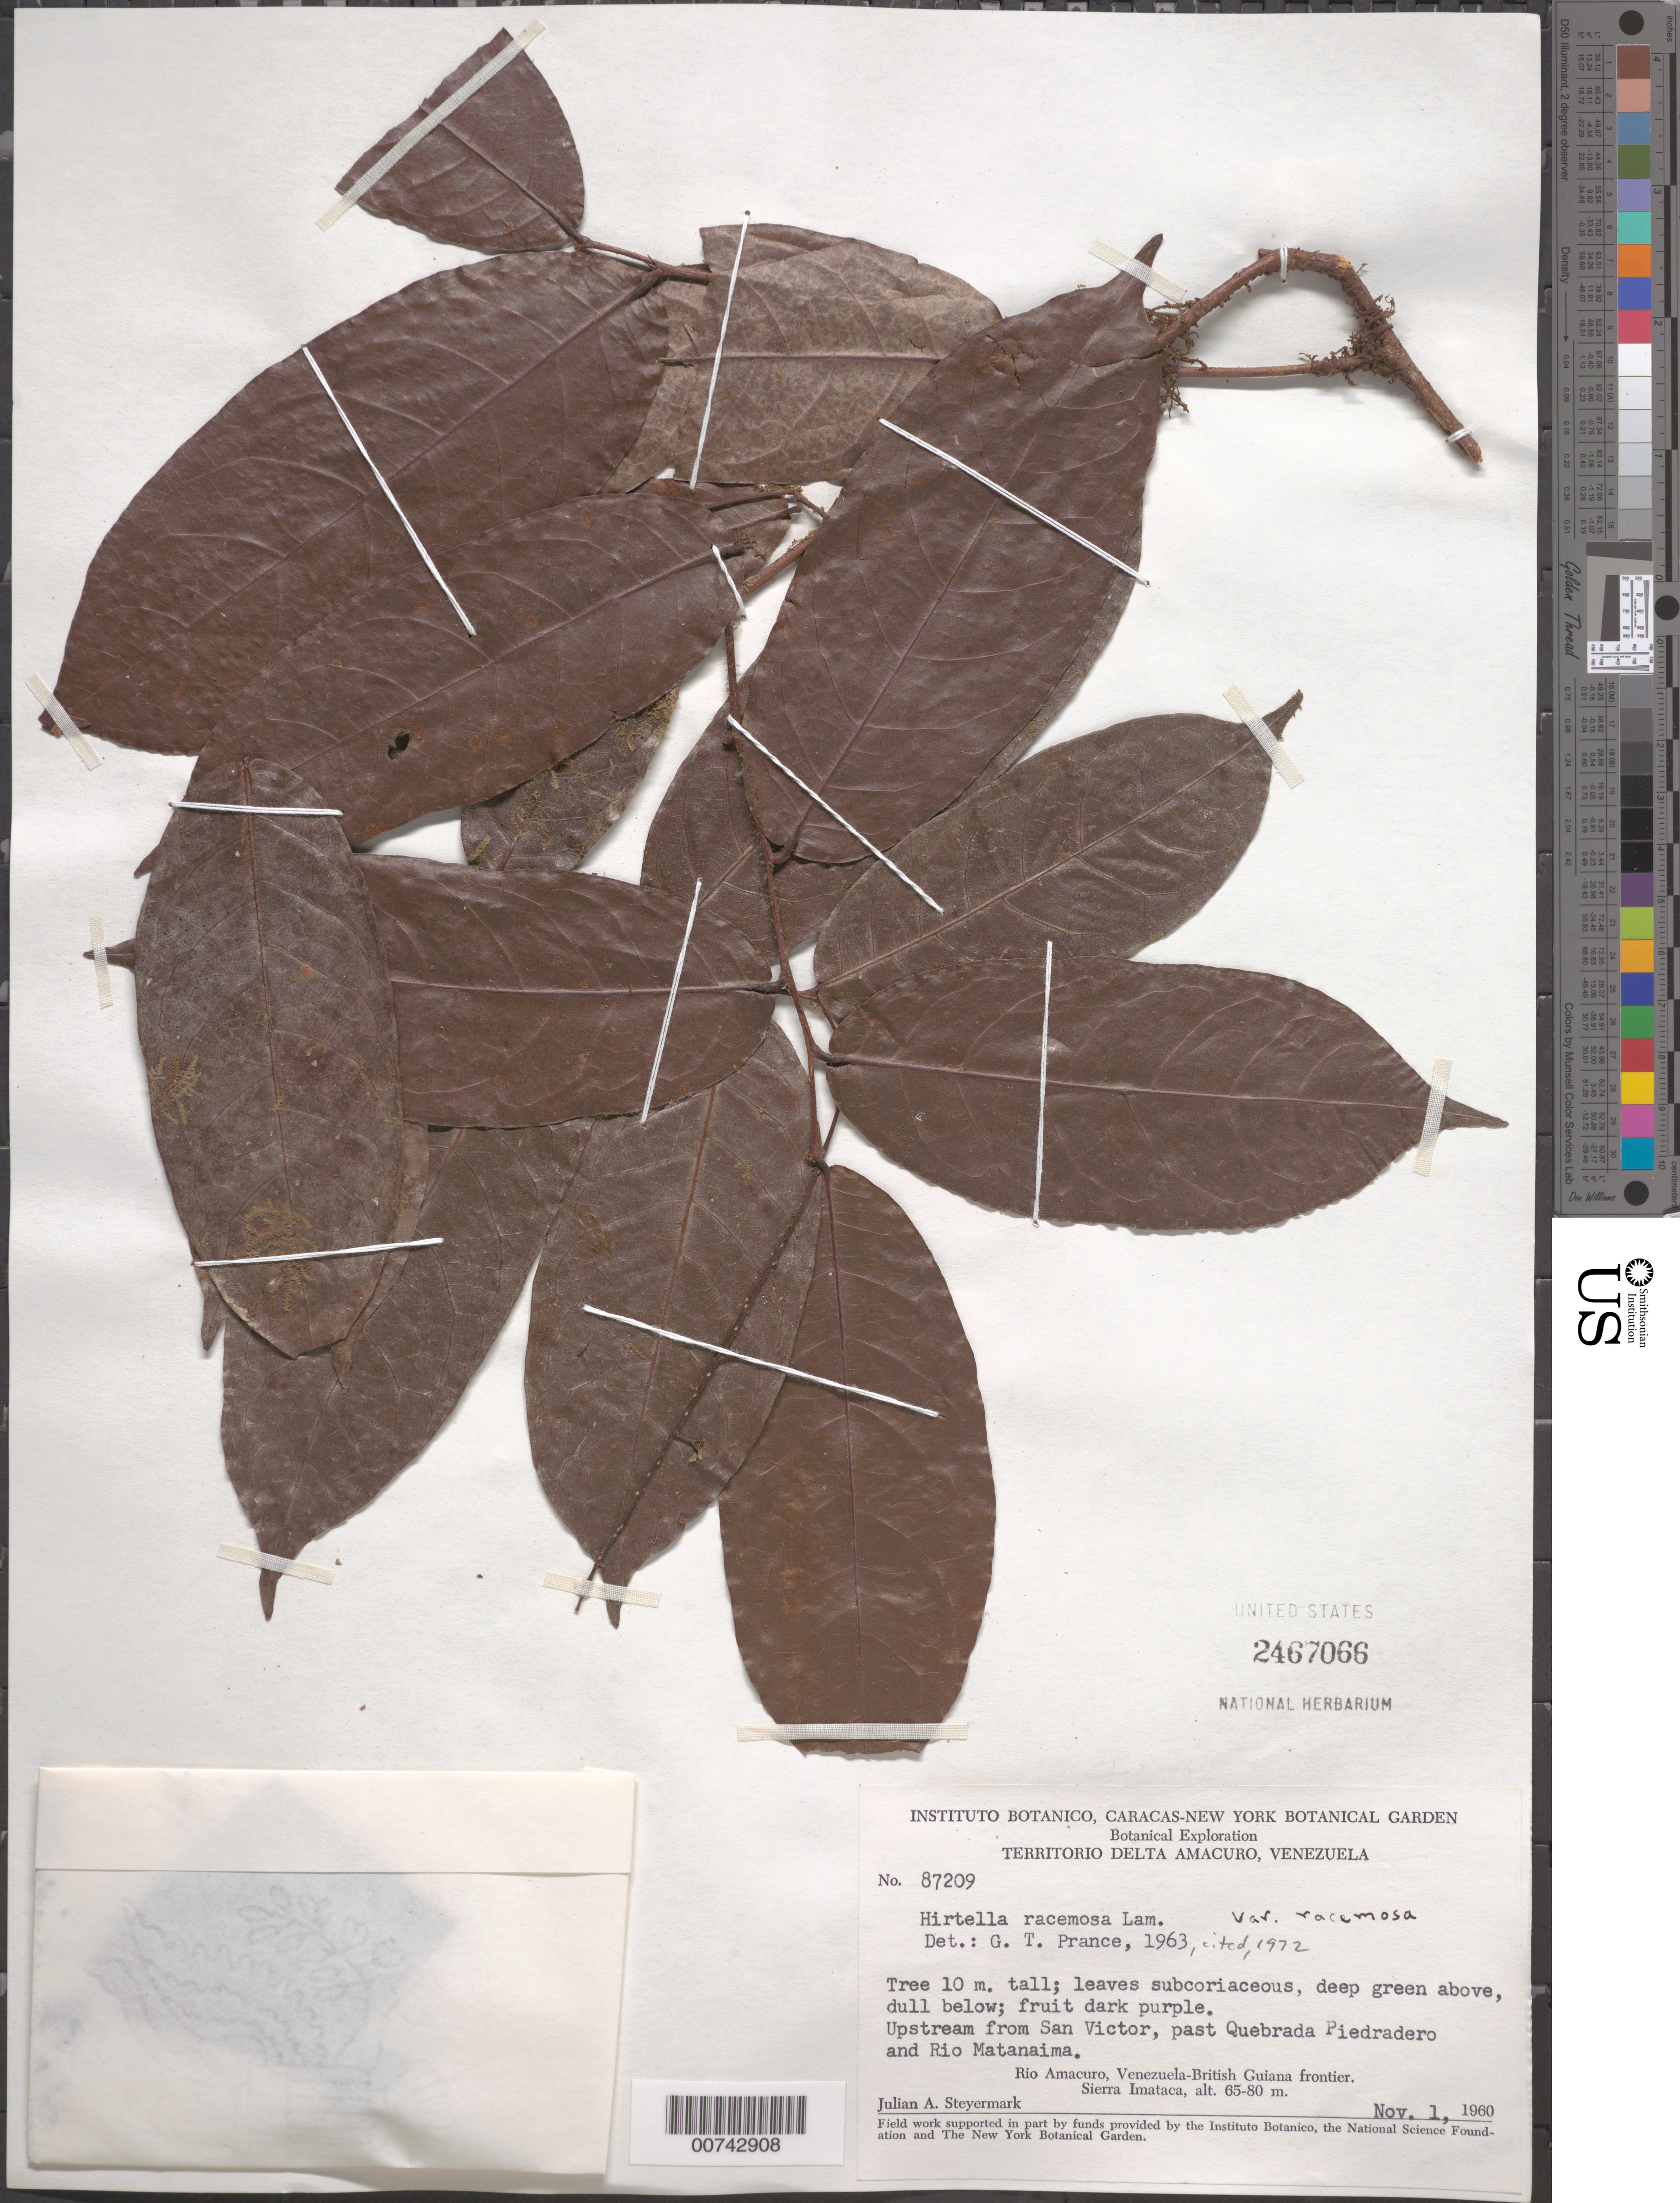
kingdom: Plantae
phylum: Tracheophyta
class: Magnoliopsida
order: Malpighiales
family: Chrysobalanaceae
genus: Hirtella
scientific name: Hirtella racemosa var. racemosa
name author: Lam.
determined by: Prance, G. T.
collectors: J. Steyermark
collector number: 87209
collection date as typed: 1-Nov-60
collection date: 1960-11-01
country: Venezuela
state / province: Delta Amacuro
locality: Río Amacuro, Venezuela-British Guiana frontier, Sierra Imataca; upstream from San Victor, past Quebrada Piedradero and Río Matanaima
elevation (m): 65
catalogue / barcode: US 2467066